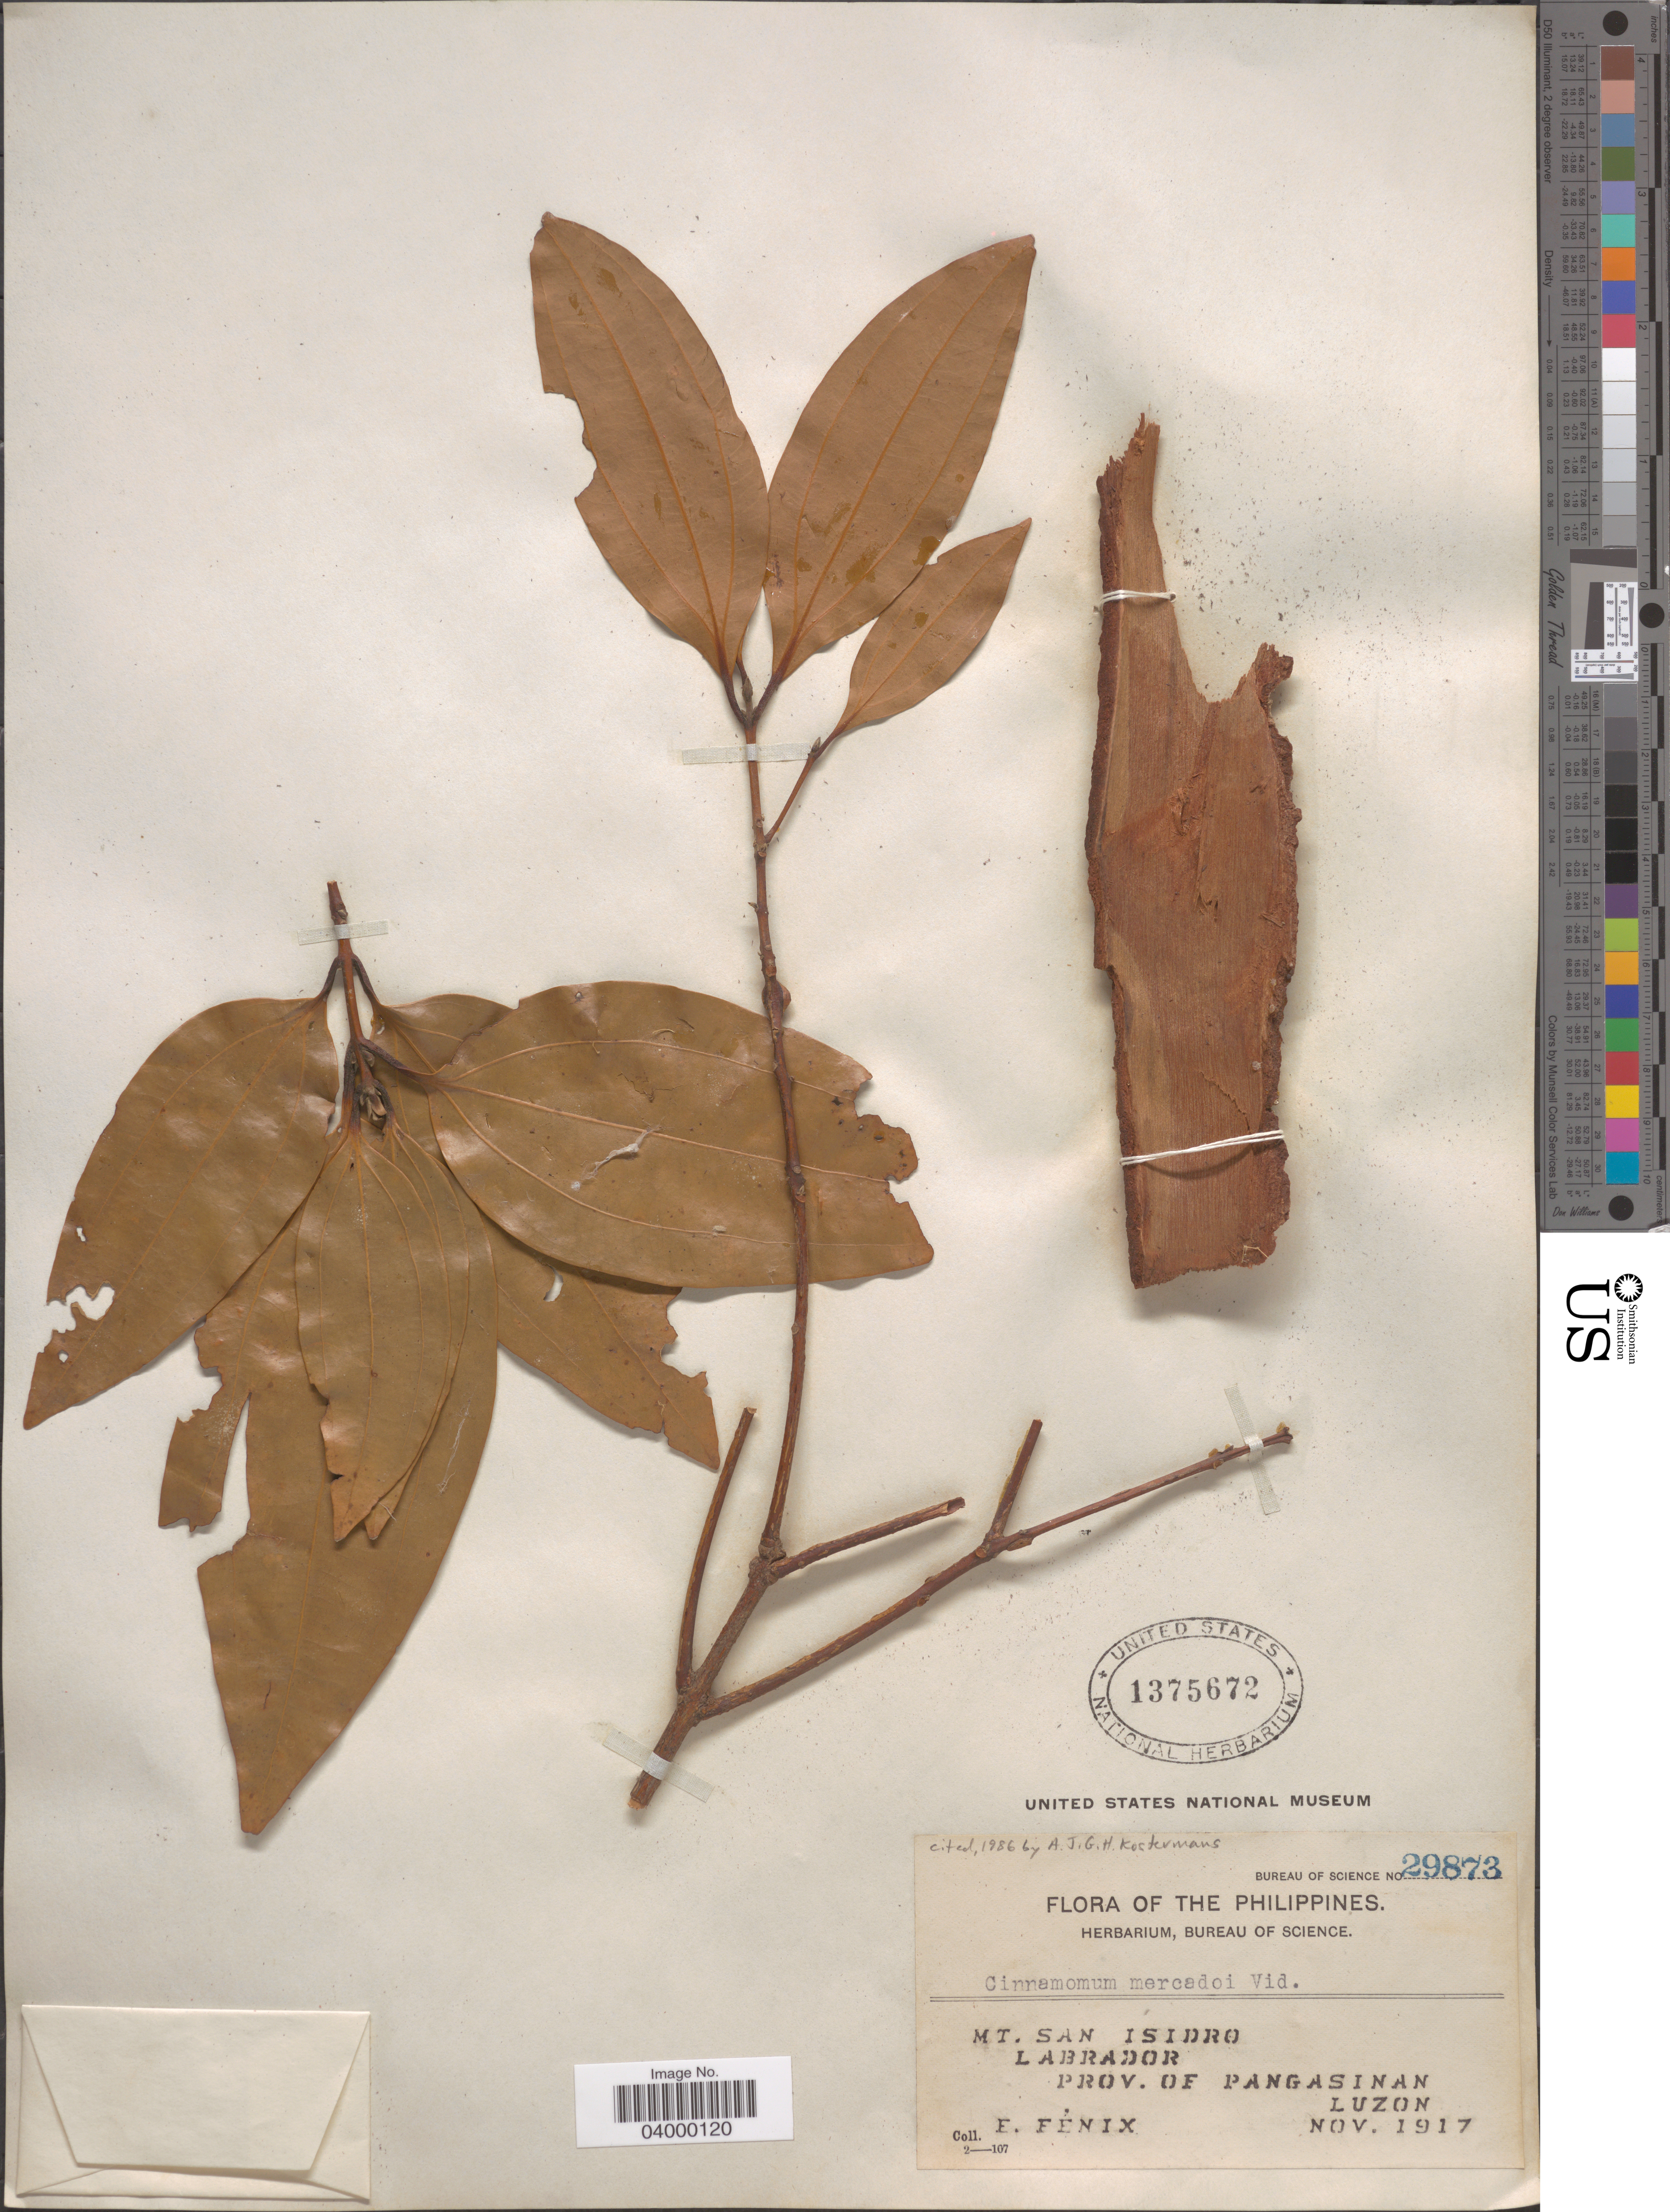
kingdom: Plantae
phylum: Tracheophyta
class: Magnoliopsida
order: Laurales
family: Lauraceae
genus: Cinnamomum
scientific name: Cinnamomum mercadoi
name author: Vidal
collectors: E. Fénix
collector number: Bureau of Science 29873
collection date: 1917-11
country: Philippines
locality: Mt. San Isidro. Labrador. Prov. of Pangasinan. Luzon.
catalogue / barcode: US 1375672